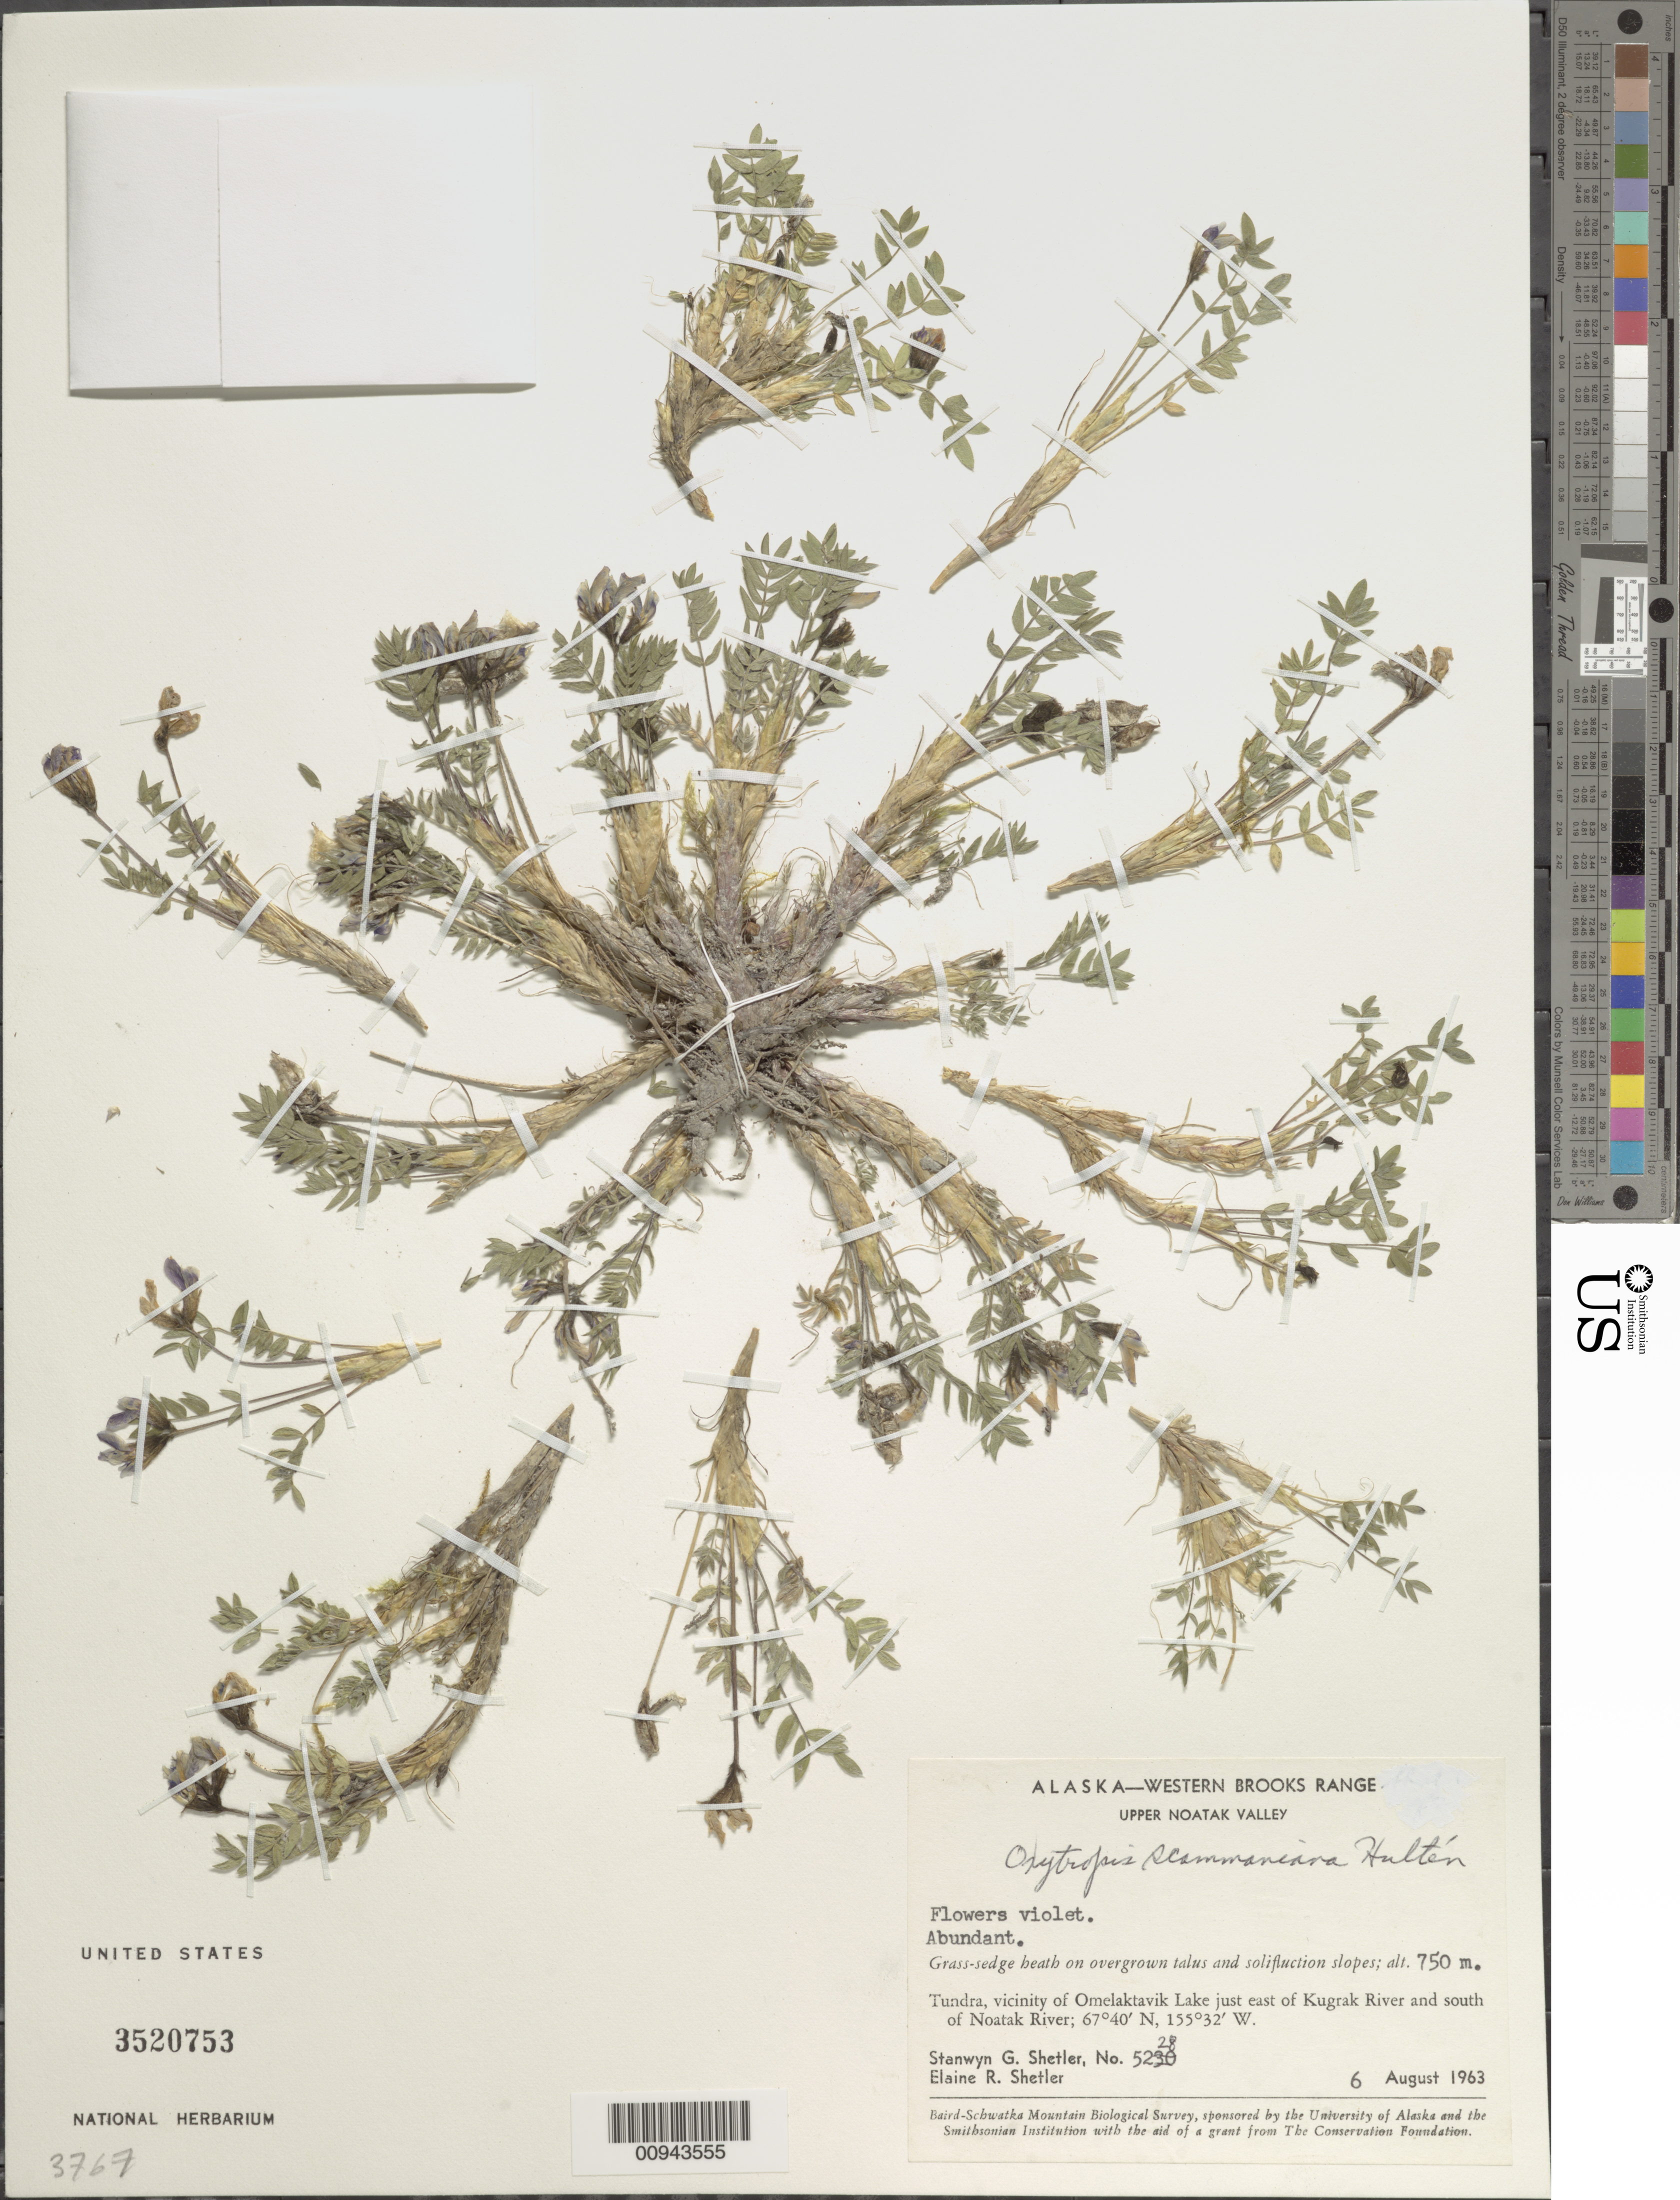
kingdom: Plantae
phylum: Tracheophyta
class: Magnoliopsida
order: Fabales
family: Fabaceae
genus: Oxytropis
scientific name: Oxytropis scammaniana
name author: Hultén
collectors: S. Shetler & E. R. Shetler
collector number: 5228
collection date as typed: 06 Aug 1963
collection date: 1963-08-06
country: United States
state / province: Alaska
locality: Vicinity of Omelaktavik Lake just east of Kugrak River and south of Noatak River. Western Brooks Range, Upper Noatak Valley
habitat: Grass-sedge heath on overgrown talus and solifluction slopes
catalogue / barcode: US 3520753